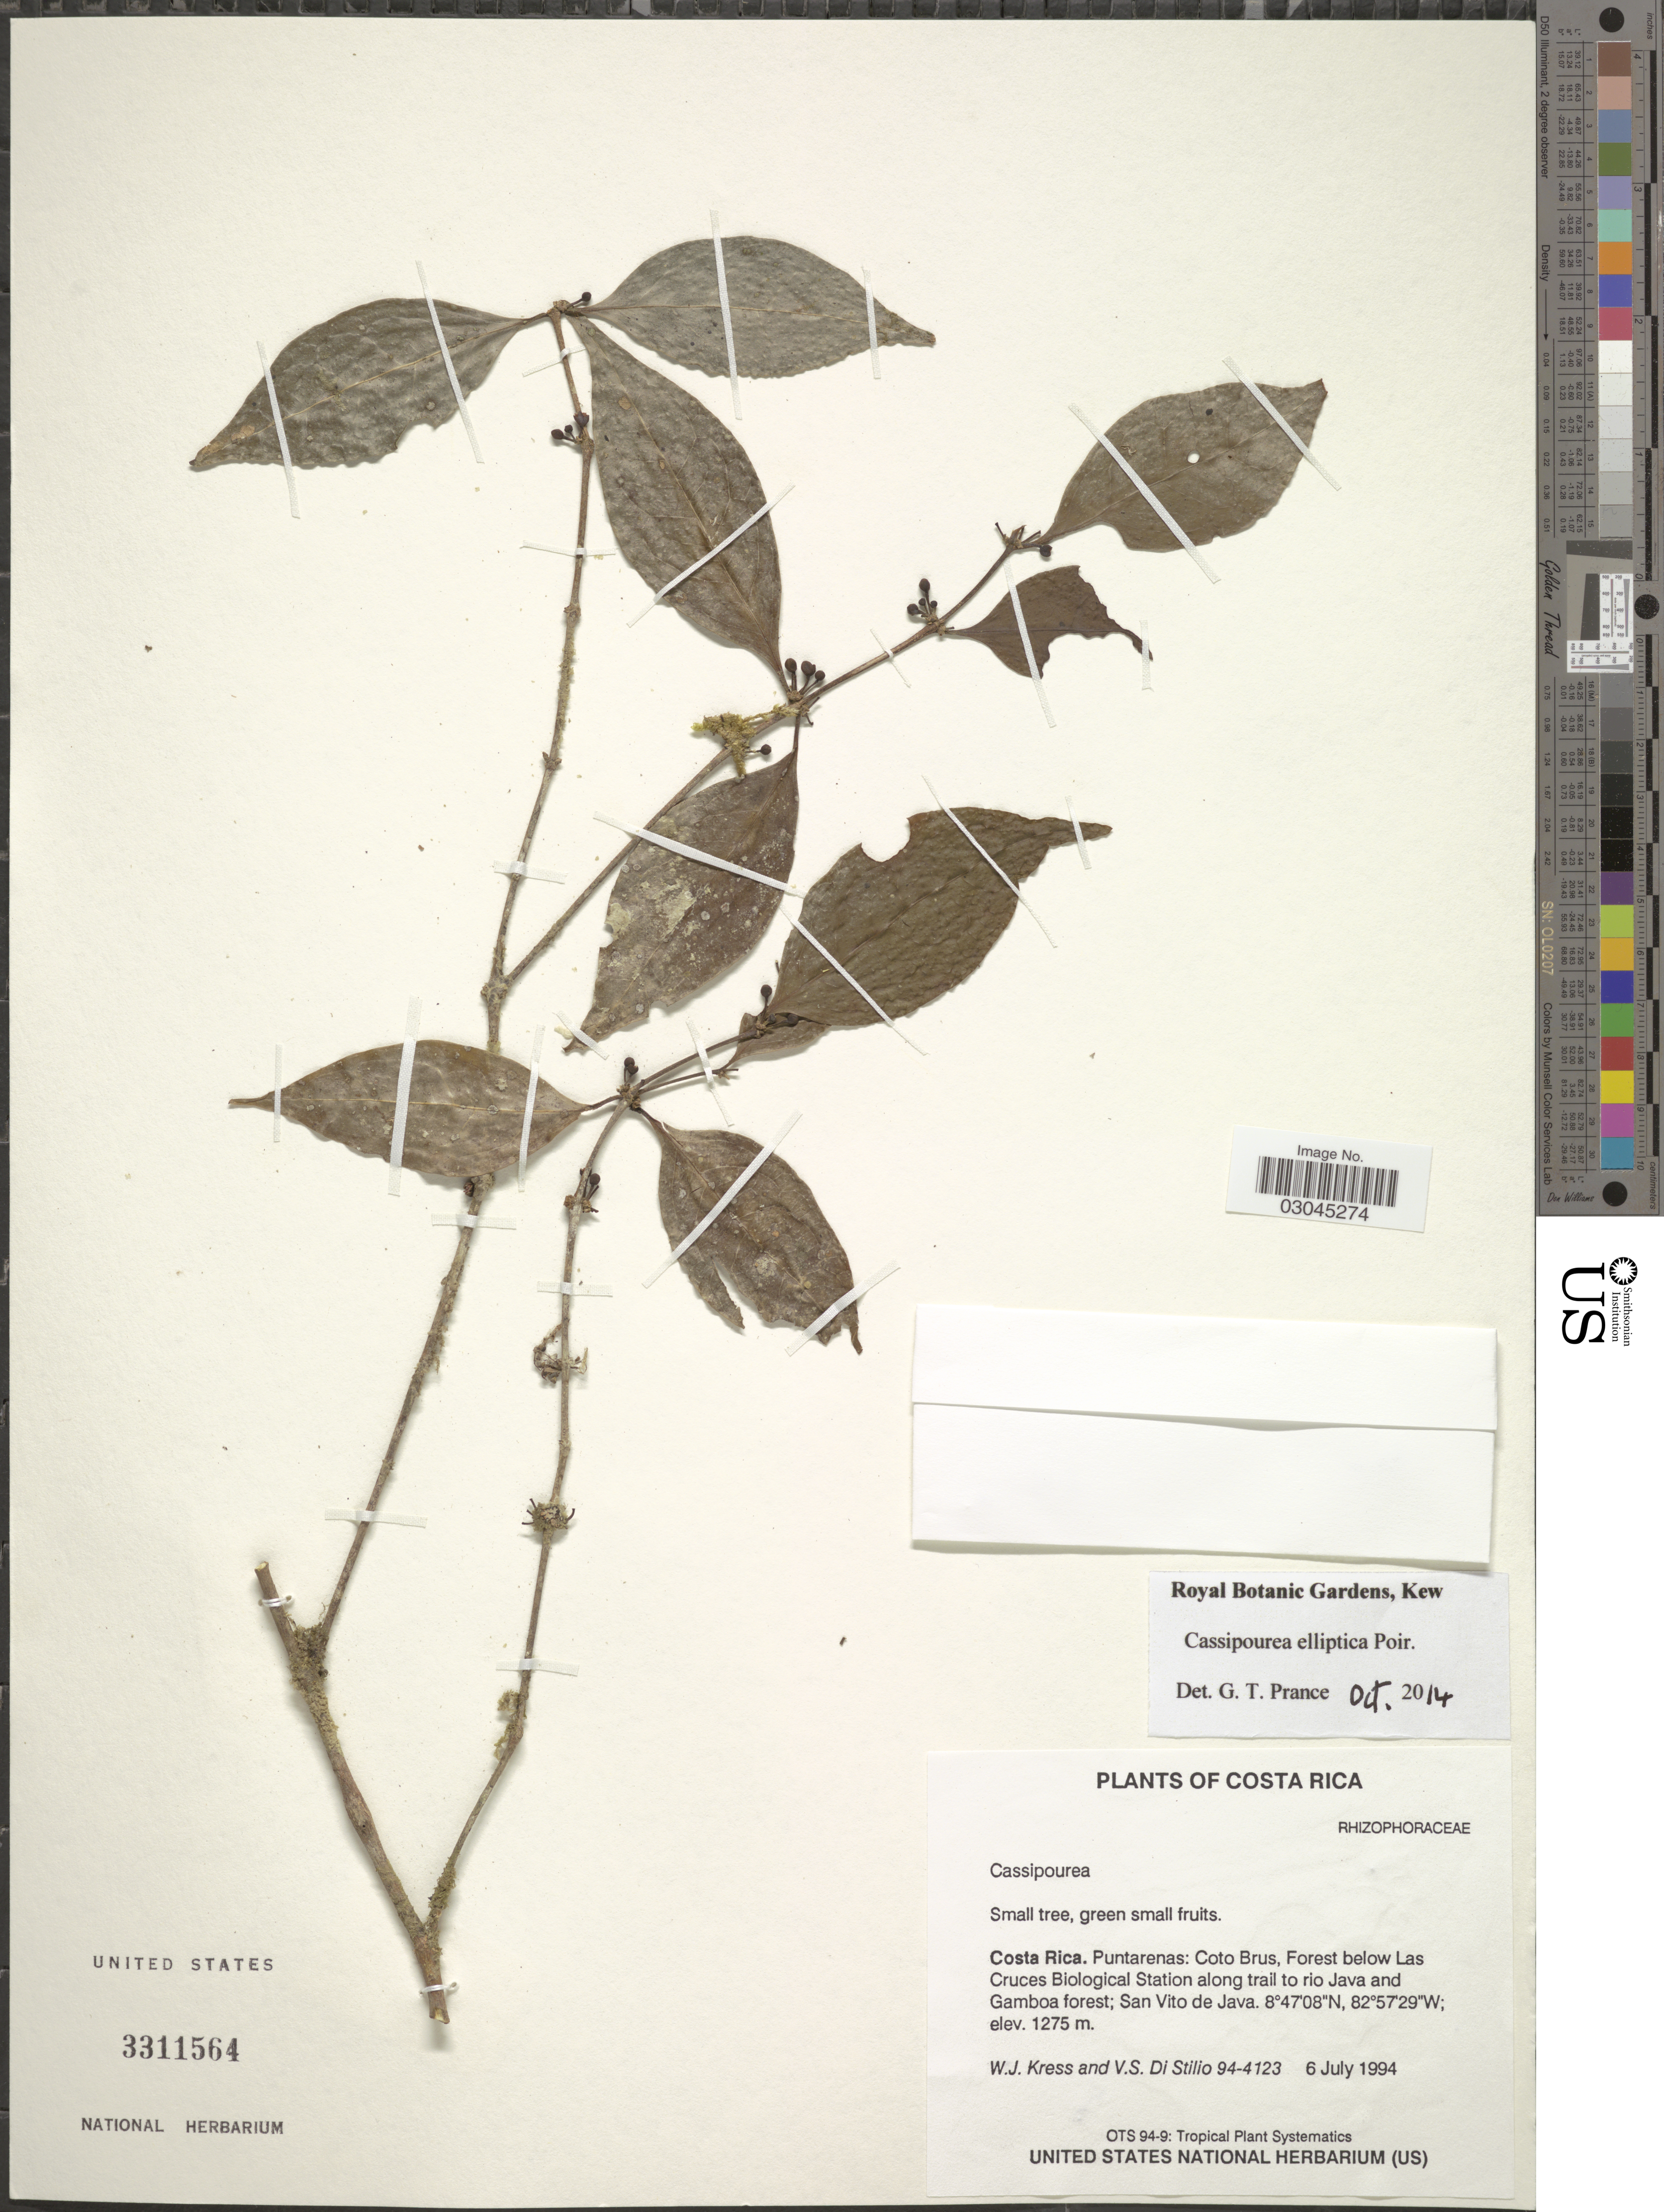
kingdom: Plantae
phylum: Tracheophyta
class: Magnoliopsida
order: Malpighiales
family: Rhizophoraceae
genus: Cassipourea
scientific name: Cassipourea elliptica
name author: (Sw.) Poir.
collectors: W. J. Kress & V. Di Stilio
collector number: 94-4123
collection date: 1994-07-06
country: Costa Rica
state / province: Puntarenas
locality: Coto Brus, Forest below Las Cruces Biological Station along trail to rio Java and Gamboa forest; San Vito de Java.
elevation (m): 1275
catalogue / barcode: US 3311564